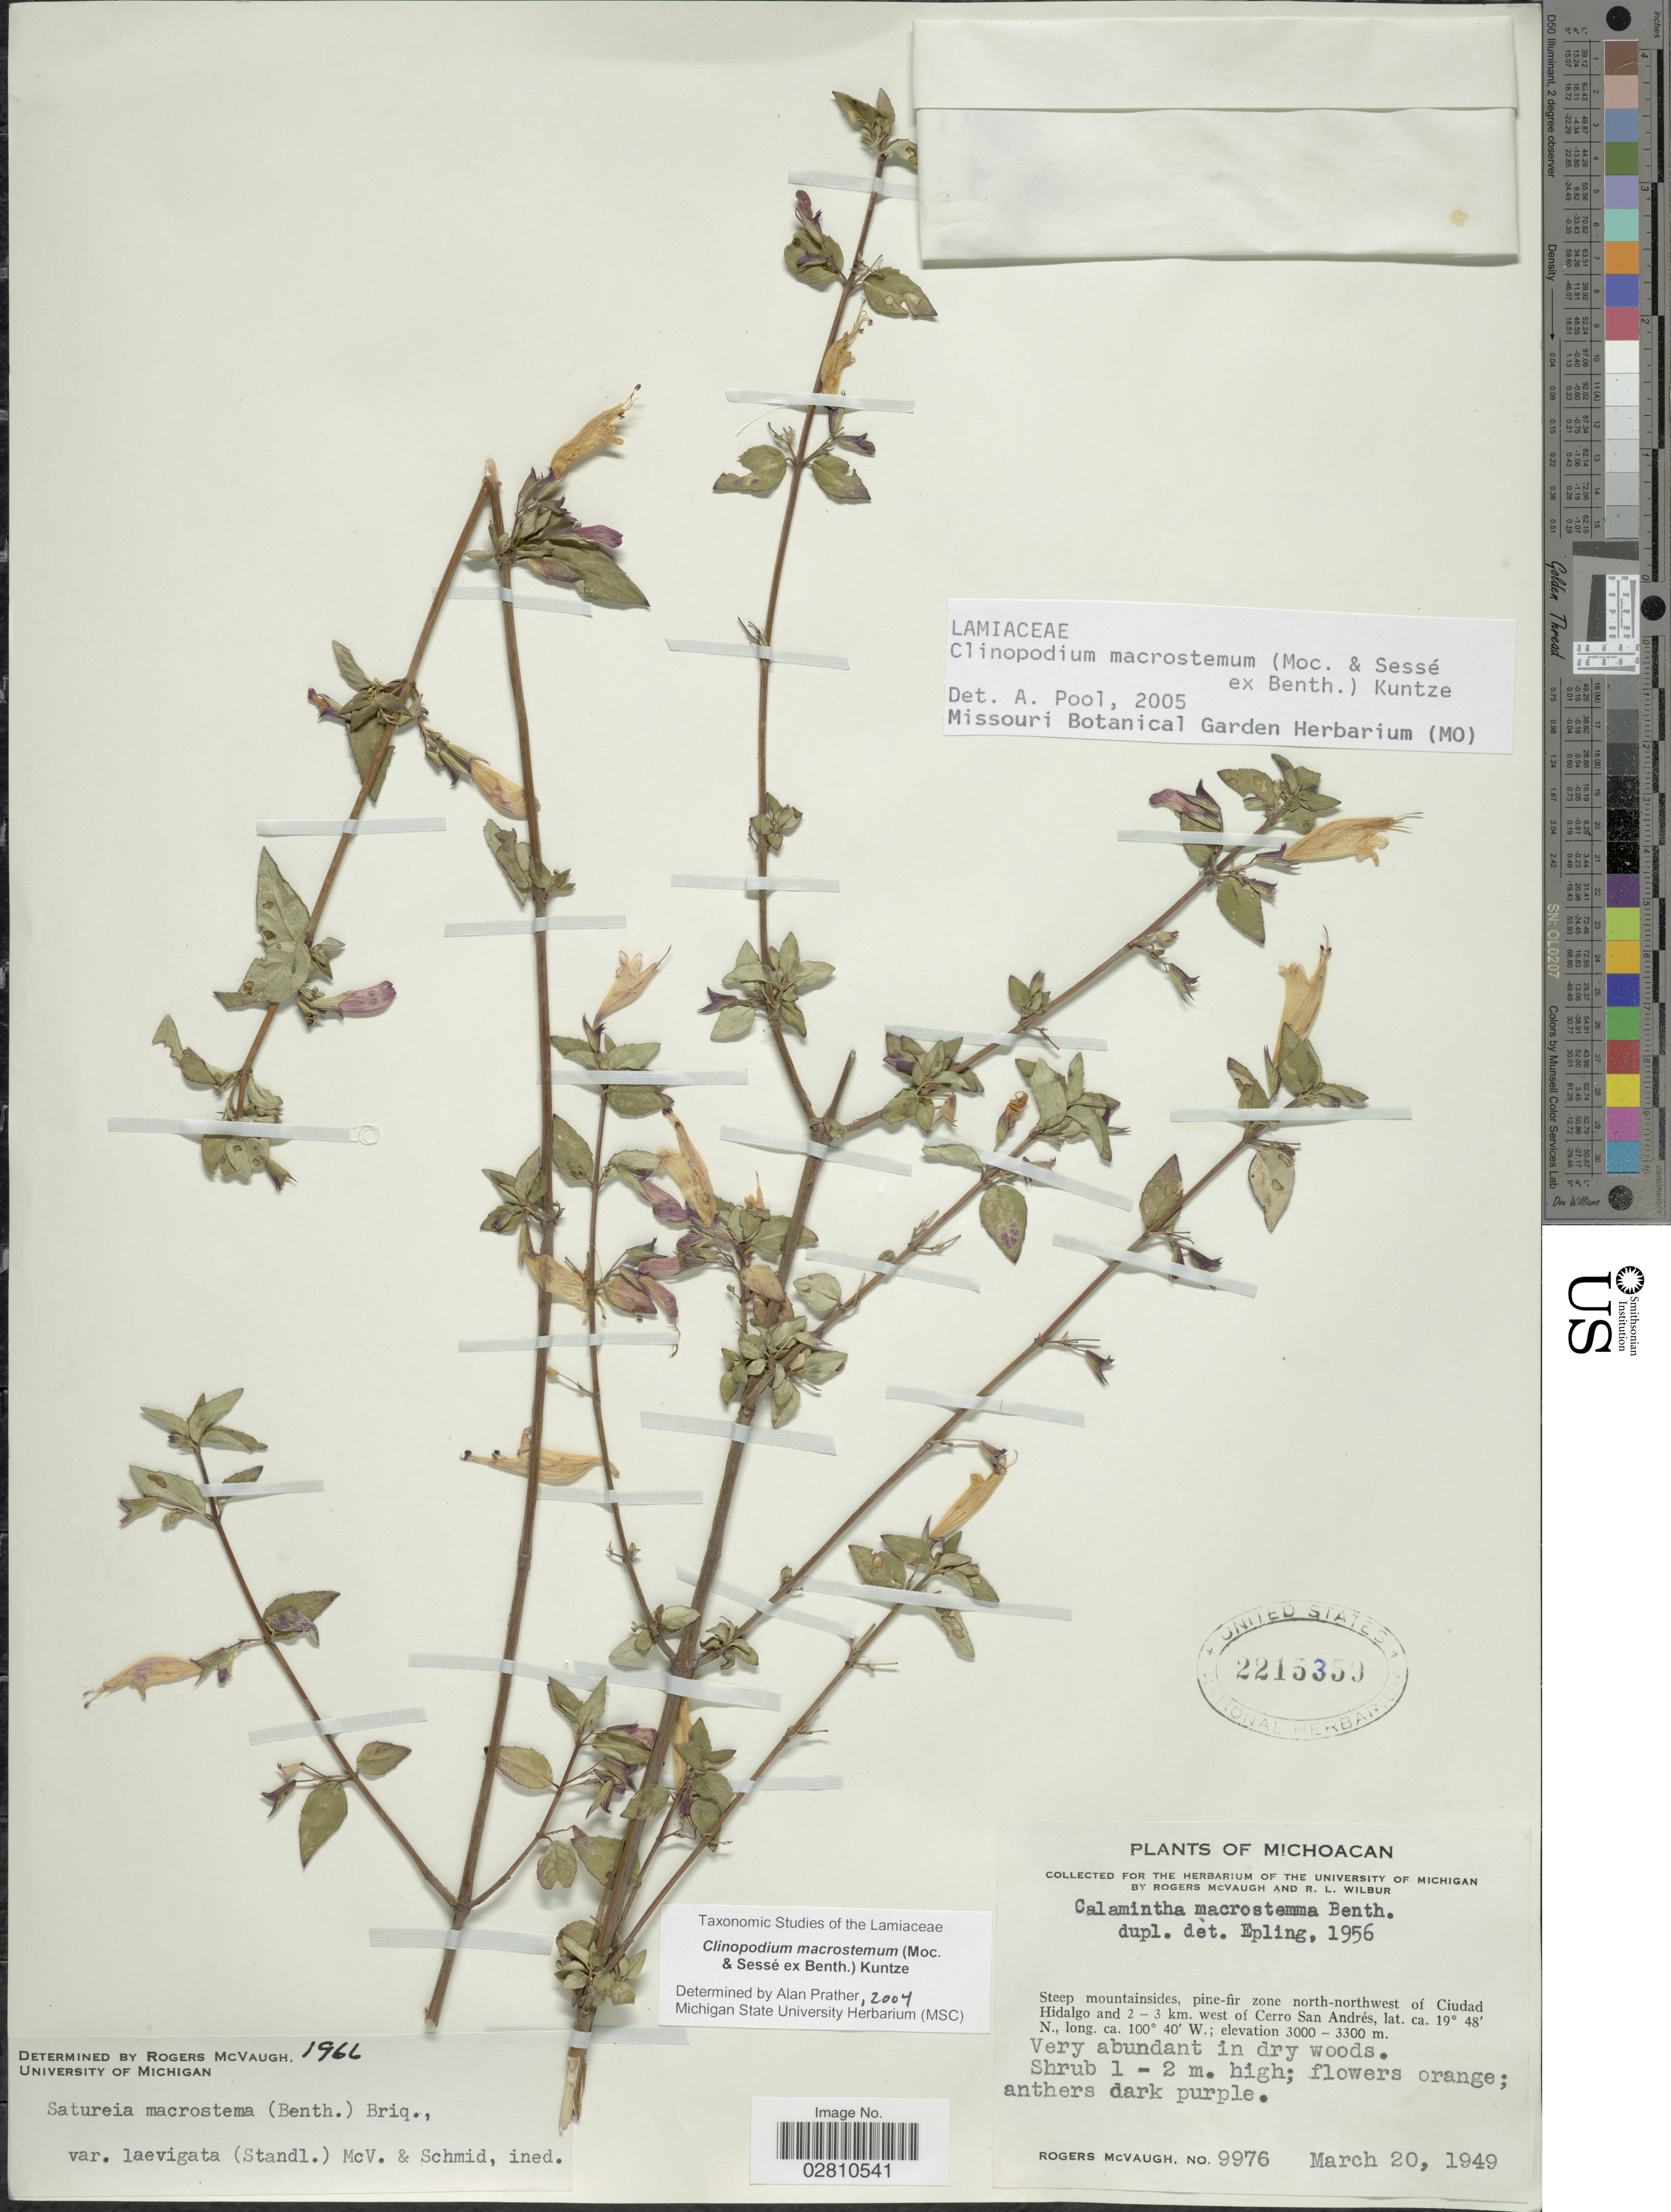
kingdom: Plantae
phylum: Tracheophyta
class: Magnoliopsida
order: Lamiales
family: Lamiaceae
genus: Clinopodium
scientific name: Clinopodium macrostemum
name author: (Moc. & Sessé ex Benth.) Kuntze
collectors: R. McVaugh & R. L. Wilbur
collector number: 9976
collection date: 1949-03-20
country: Mexico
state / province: Michoacán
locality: Zone north-northwest of Ciudad Hidalgo and 2-3 km. west of Cerro San Andrés.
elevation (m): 3000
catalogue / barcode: US 2215359